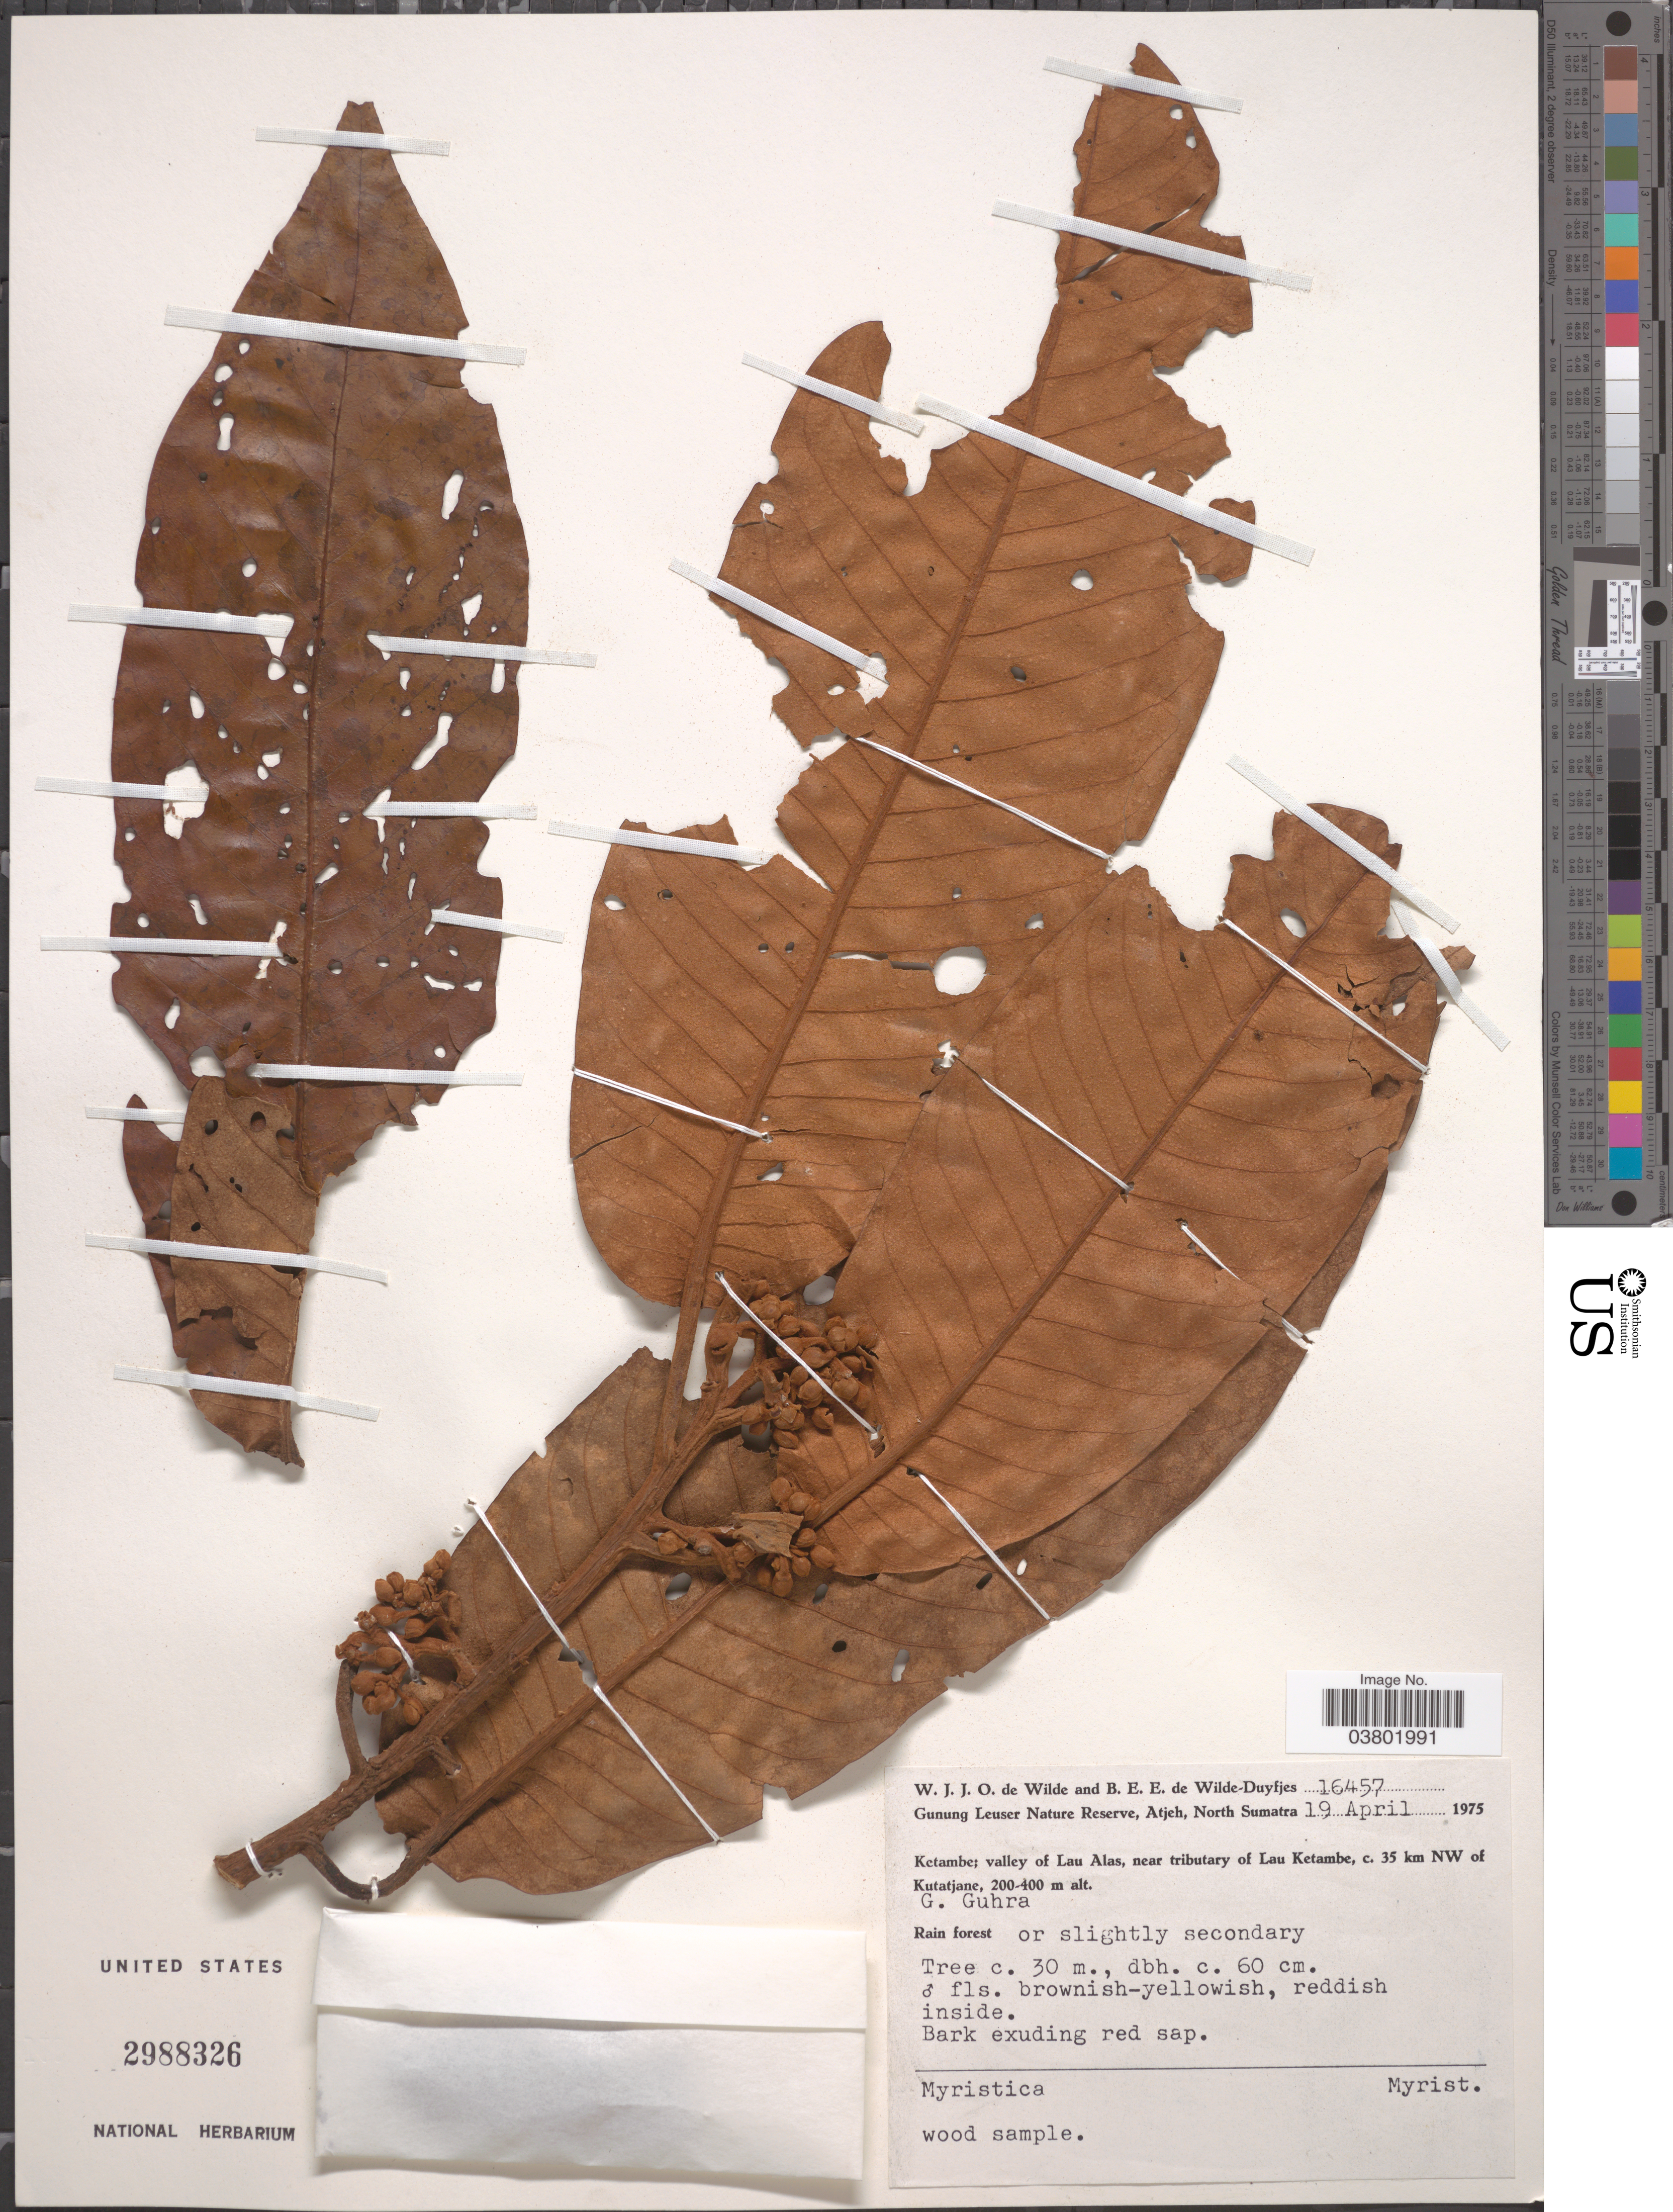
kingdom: Plantae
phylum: Tracheophyta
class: Magnoliopsida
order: Magnoliales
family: Myristicaceae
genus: Myristica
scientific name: Myristica sp.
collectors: W. J. de Wilde & B. E. de Wilde-Duyfjes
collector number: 16457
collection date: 1975-04-19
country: Indonesia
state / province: Sumatra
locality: Gunung Leuser Nature Reserve, Atjeh, North Sumatra. Ketambe; valley of Lau Alas, near tributary of Lau Ketambe, c. 35 km NW of Kutatjane. G. Guhra.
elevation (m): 200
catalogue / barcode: US 2988326